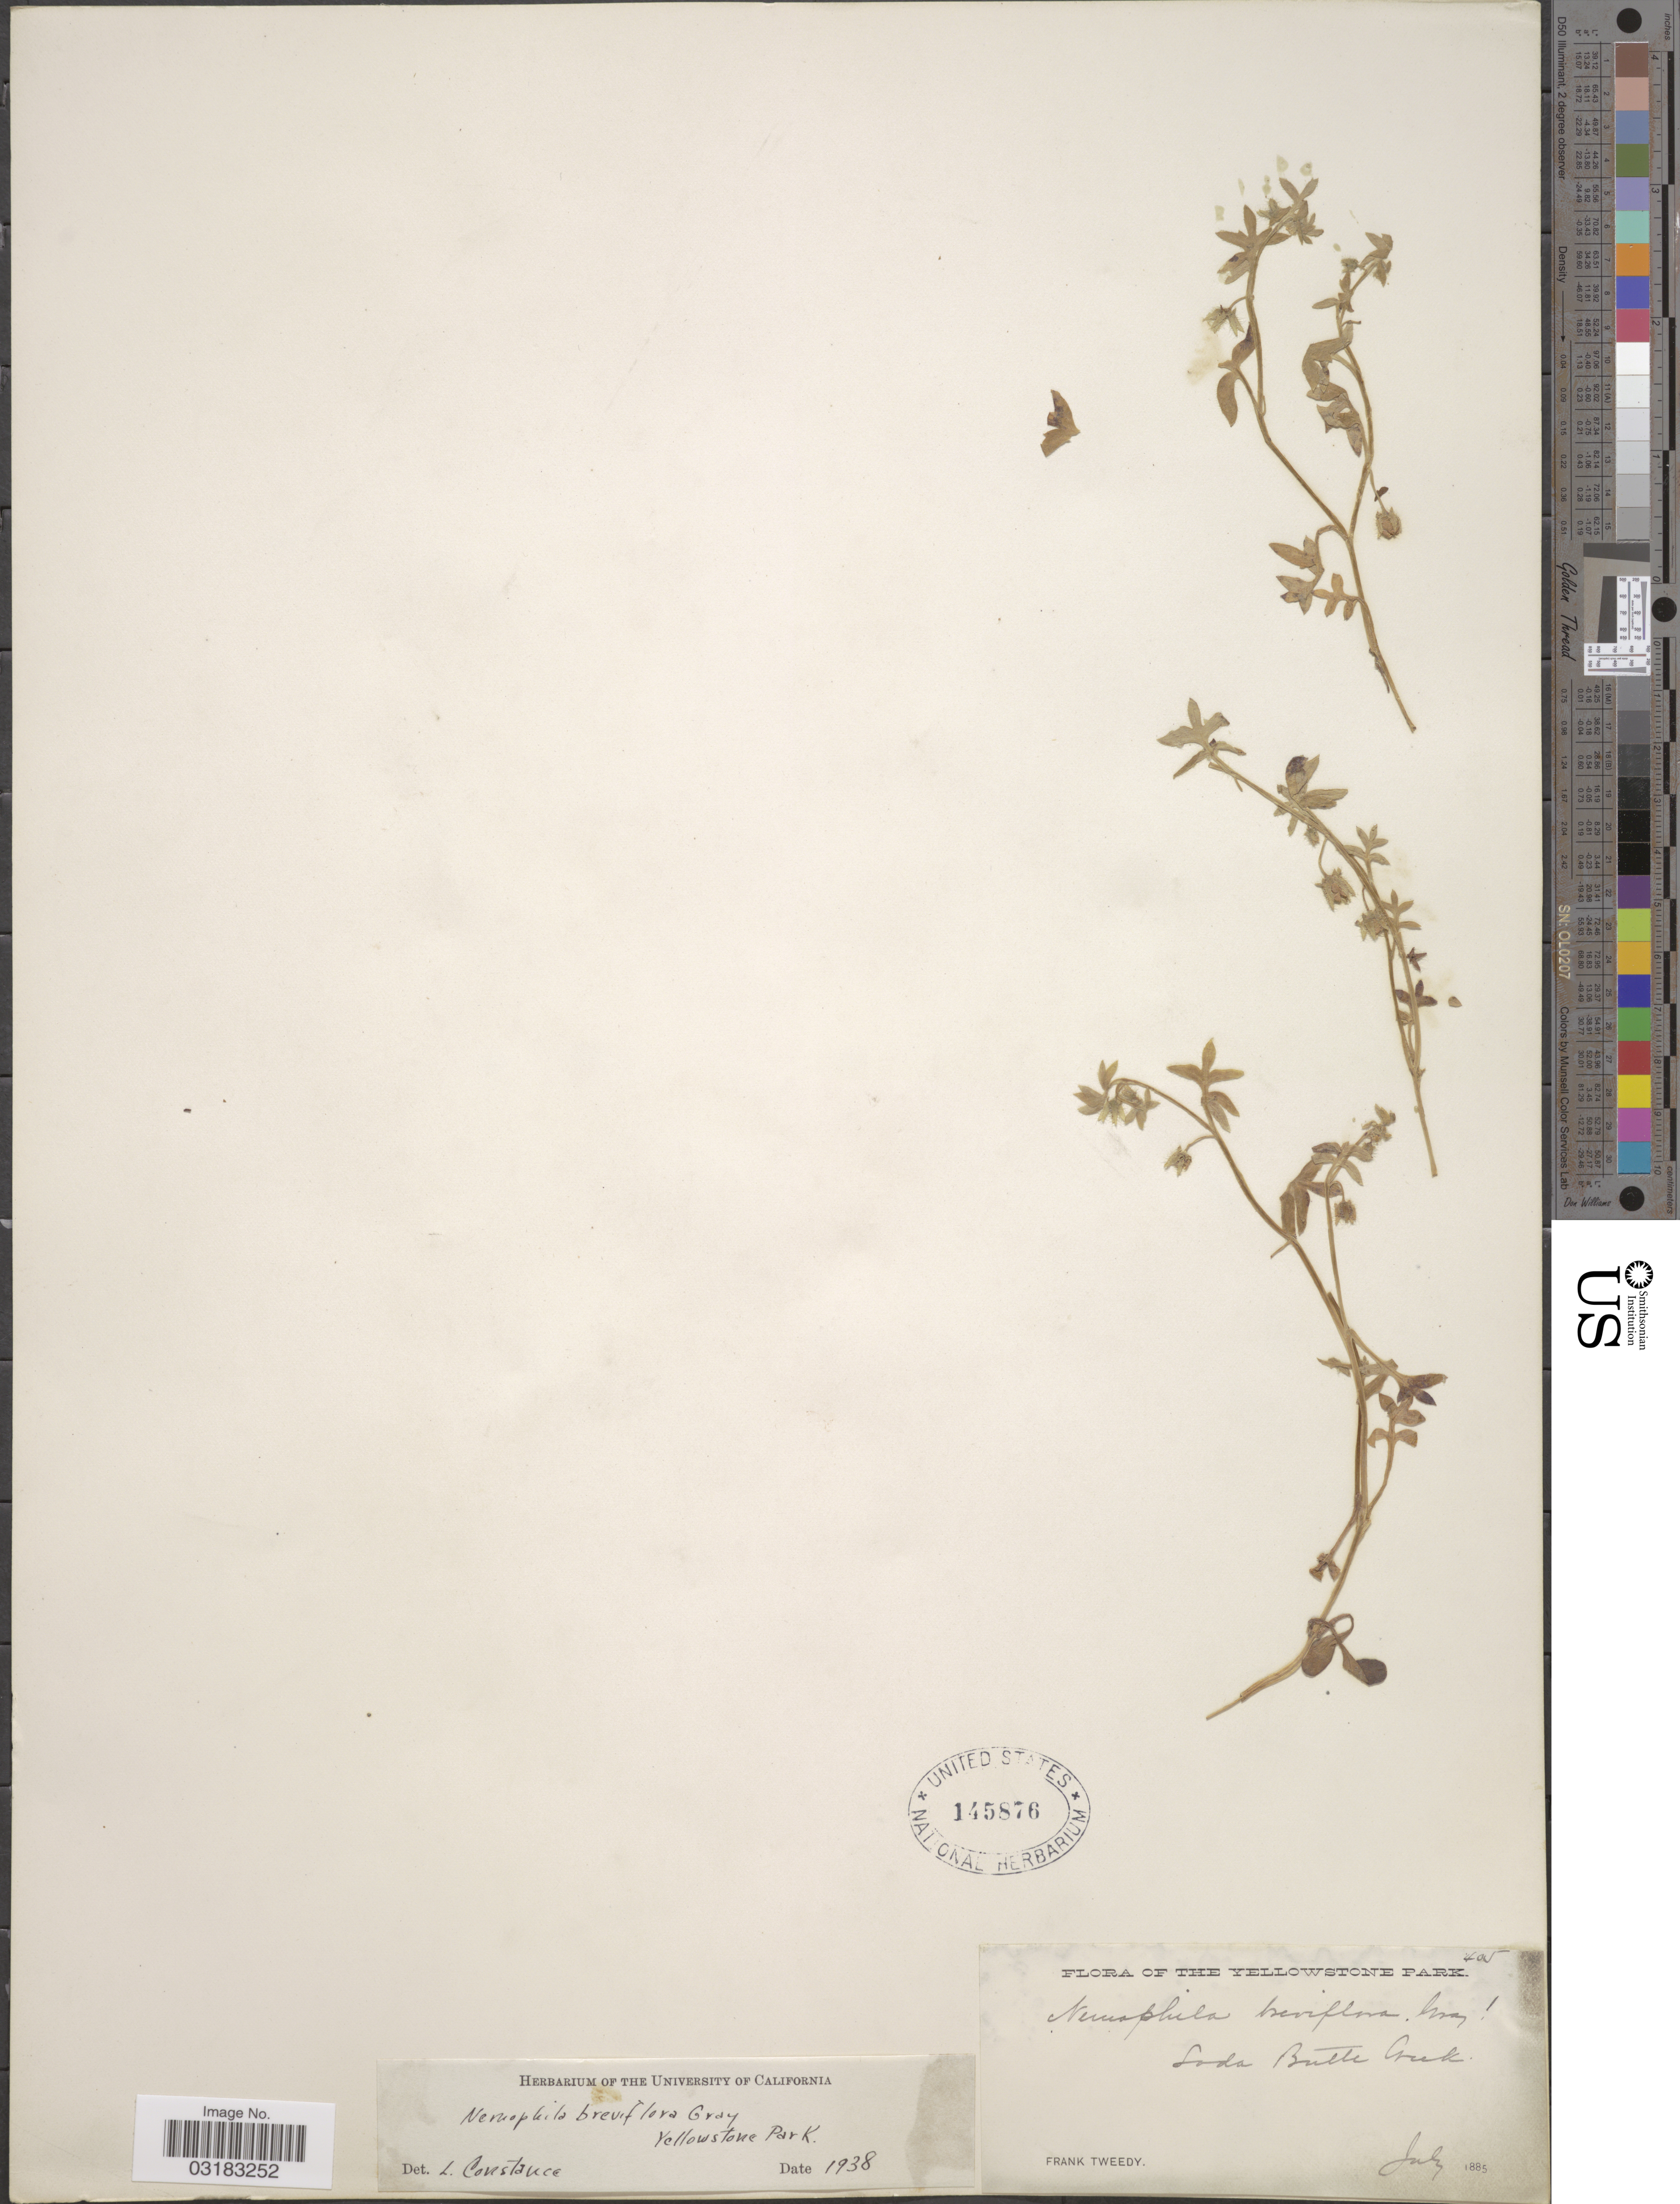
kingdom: Plantae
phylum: Tracheophyta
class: Magnoliopsida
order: Boraginales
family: Hydrophyllaceae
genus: Nemophila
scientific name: Nemophila breviflora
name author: A. Gray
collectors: F. Tweedy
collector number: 405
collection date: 1885-07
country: United States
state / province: Wyoming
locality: The Yellowstone Park. Soda Butte Creek.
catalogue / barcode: US 145876